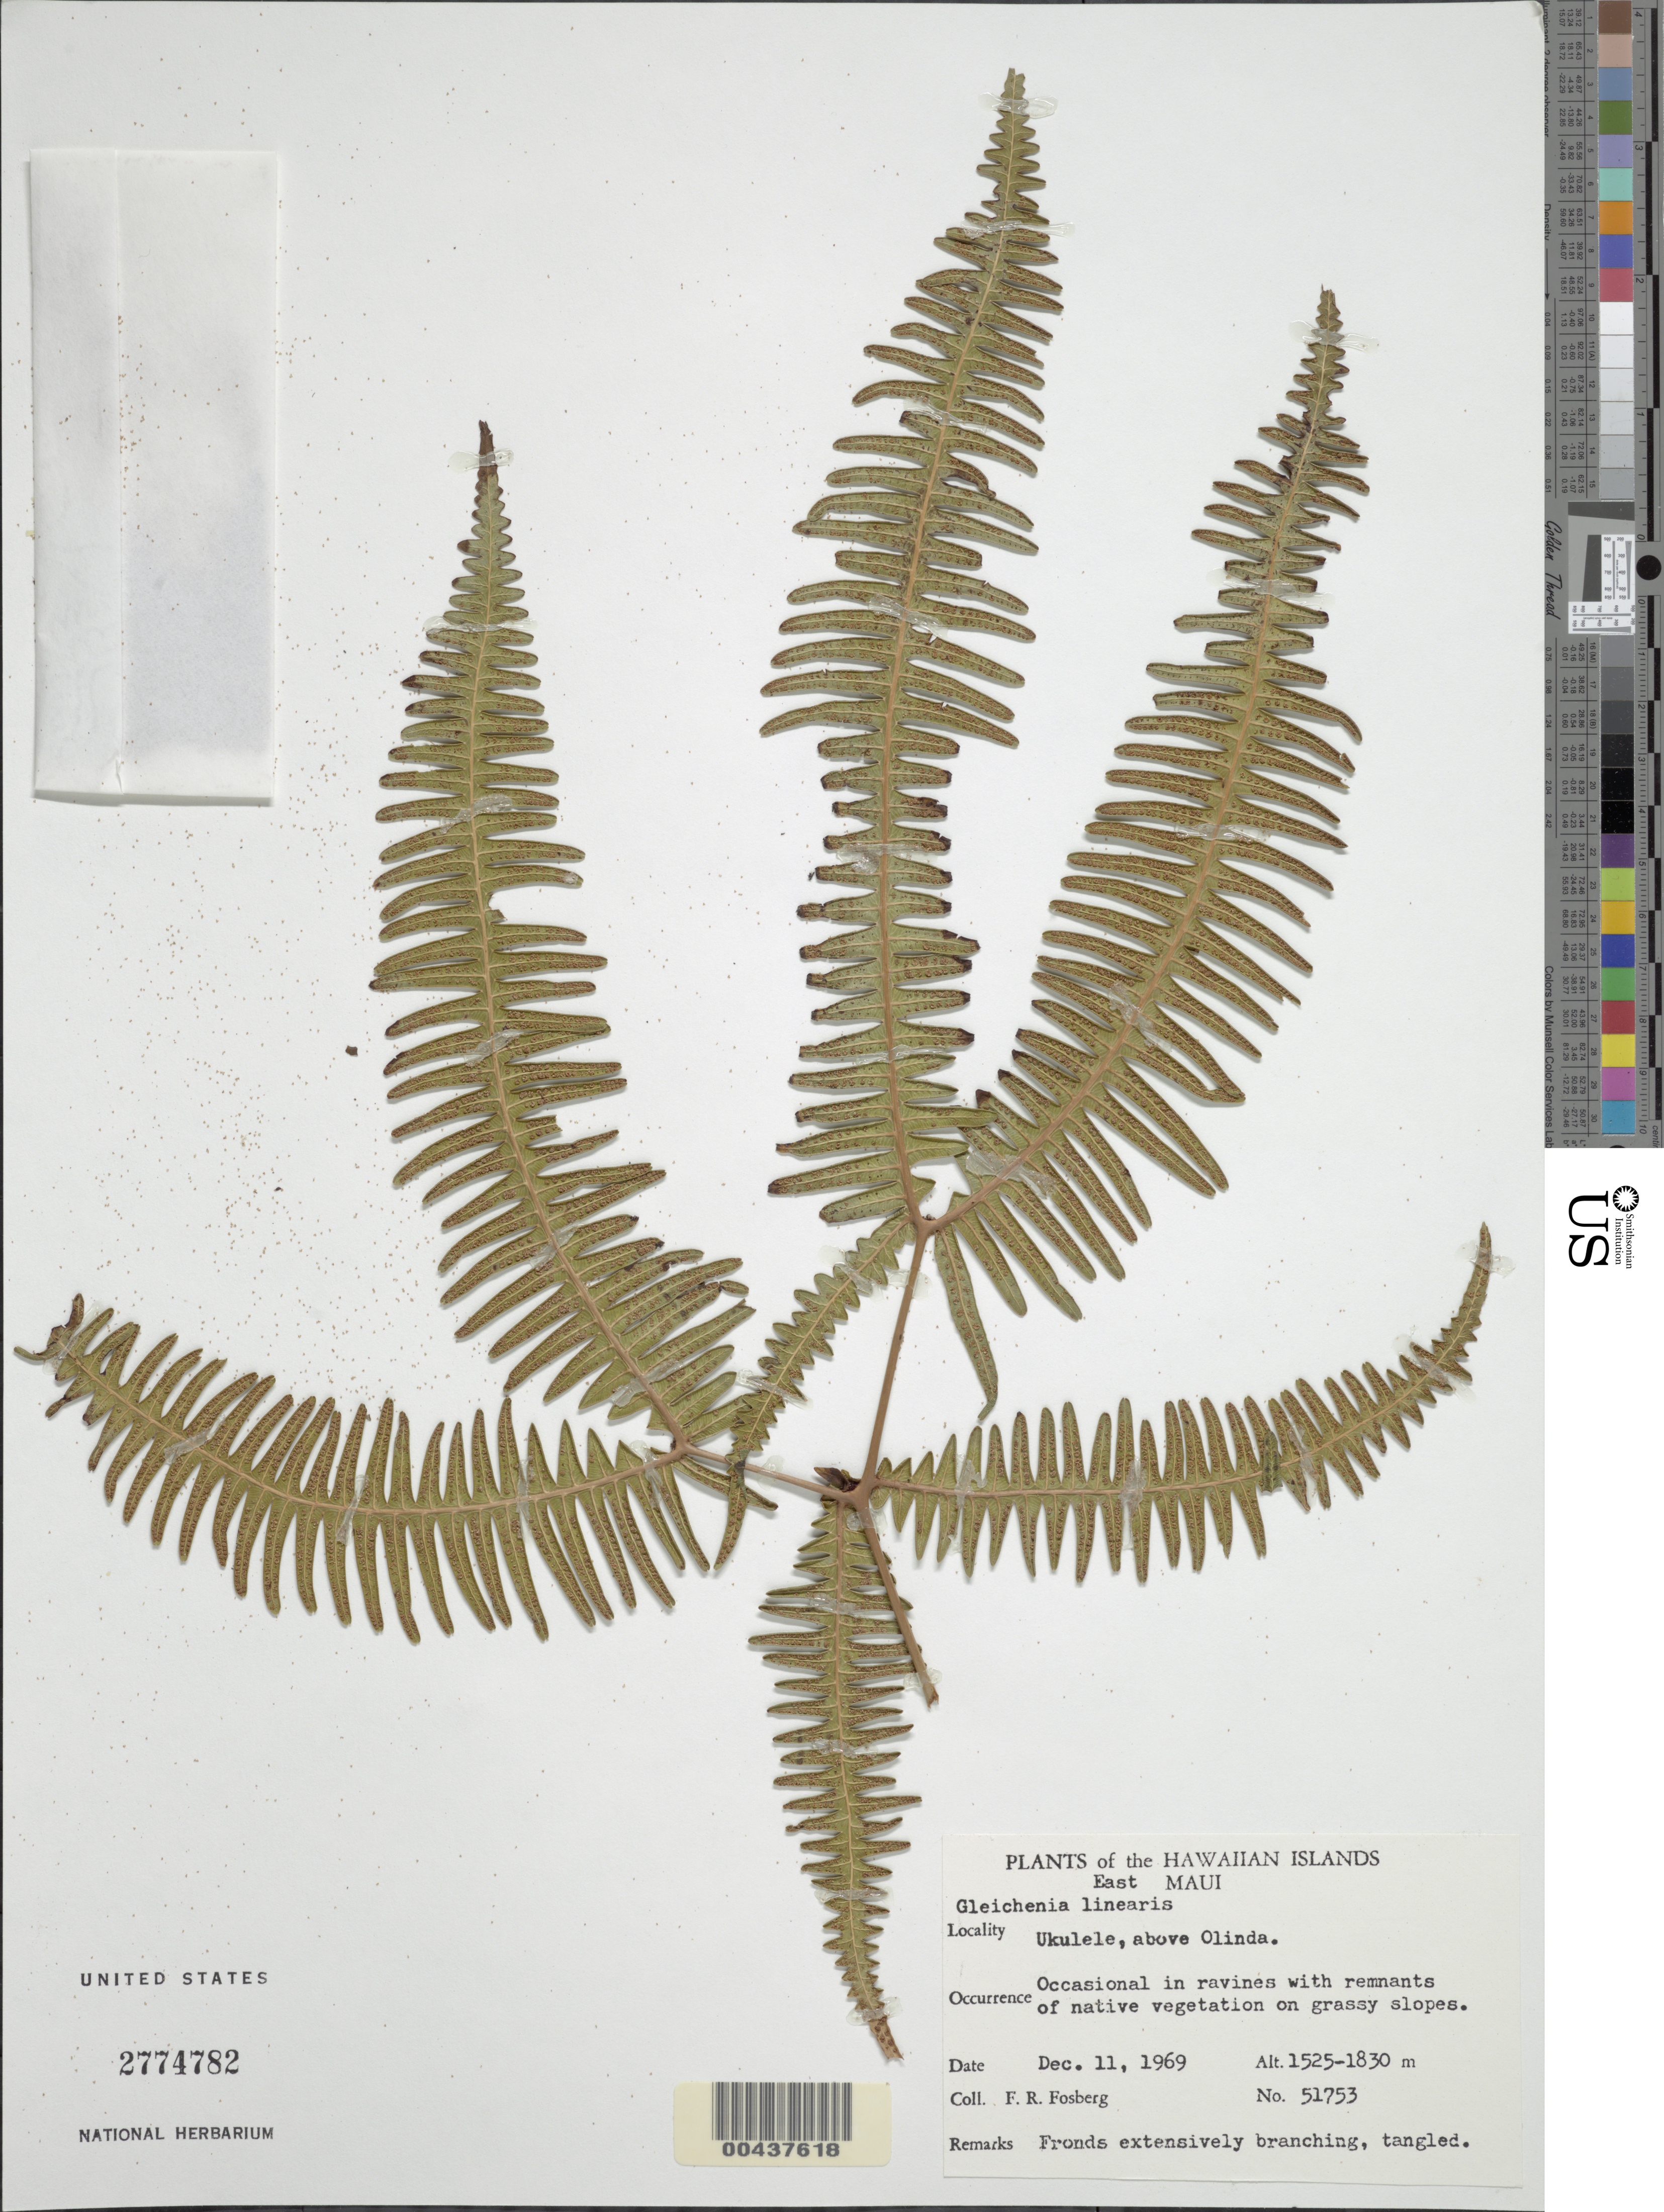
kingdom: Plantae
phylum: Tracheophyta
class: Polypodiopsida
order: Gleicheniales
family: Gleicheniaceae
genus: Dicranopteris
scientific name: Dicranopteris linearis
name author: (Burm. f.) Underw.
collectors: F. R. Fosberg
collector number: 51753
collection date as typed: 11 Dec 1969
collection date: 1969-12-11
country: United States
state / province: Hawaii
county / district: Maui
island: Maui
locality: Ukulele, above Olinda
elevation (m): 1525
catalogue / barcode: US 2774782